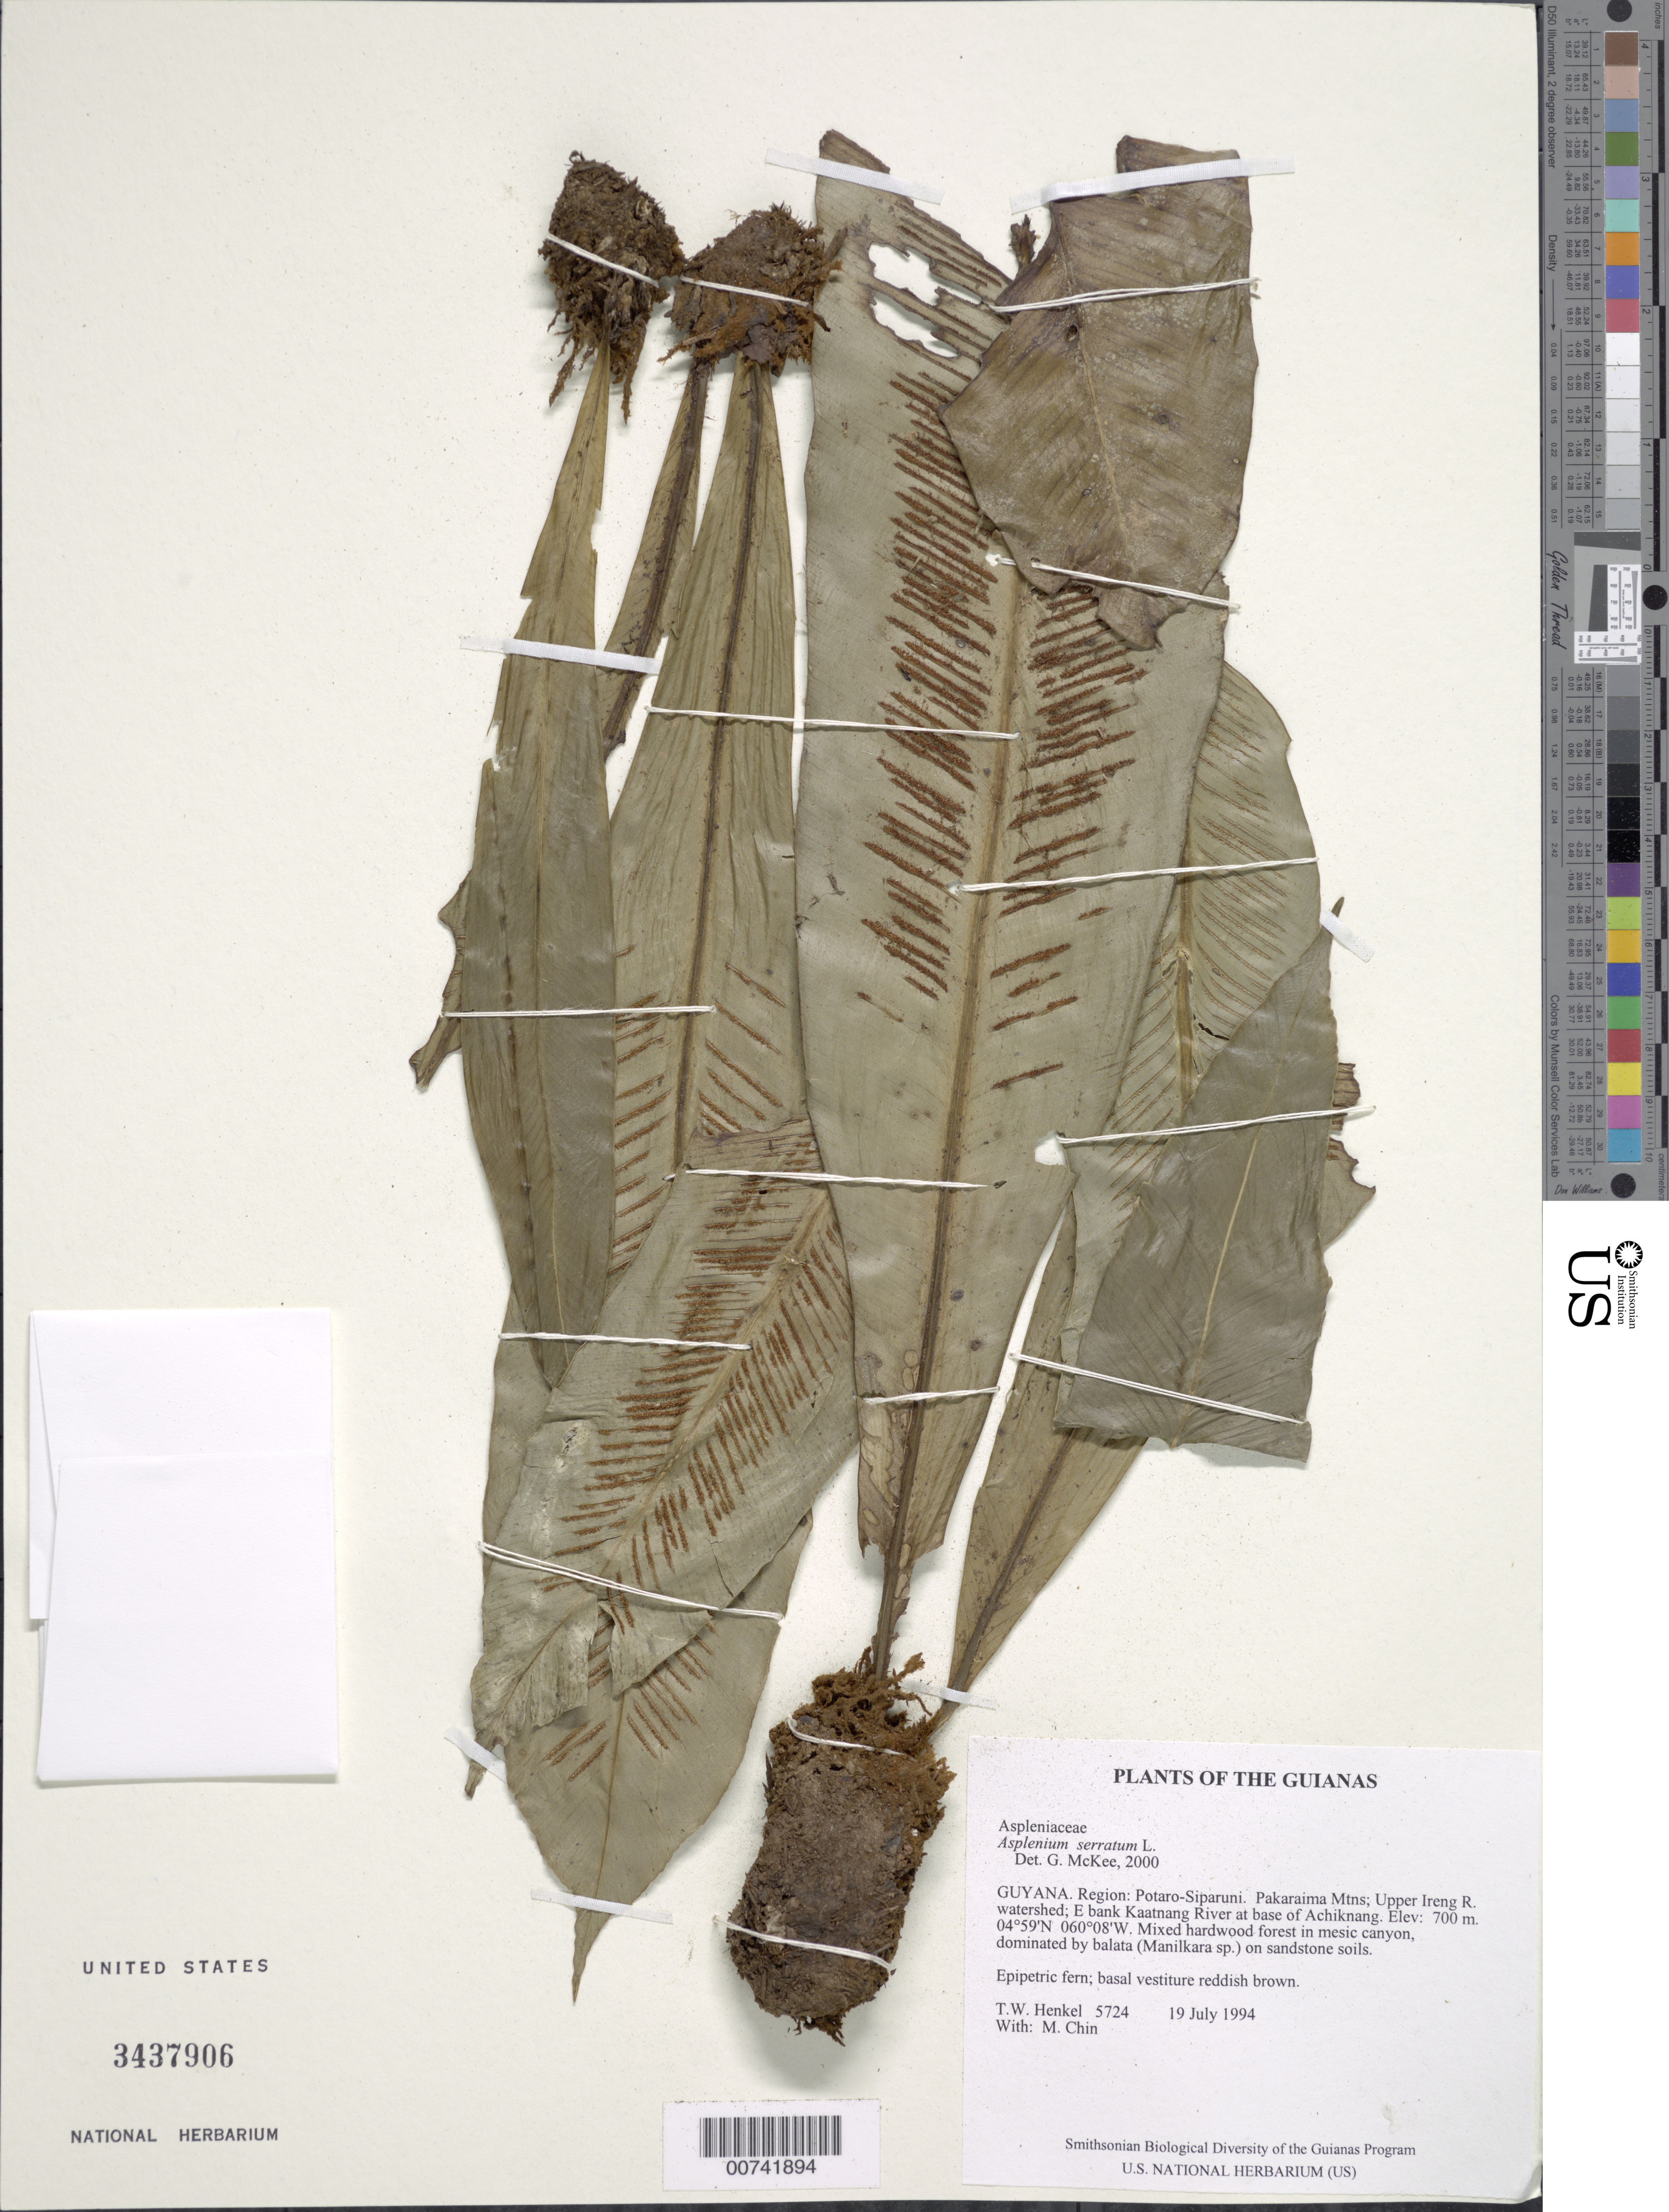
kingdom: Plantae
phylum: Tracheophyta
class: Polypodiopsida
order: Polypodiales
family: Aspleniaceae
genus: Asplenium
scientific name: Asplenium serratum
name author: L.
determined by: McKee, G. S., (US), NMNH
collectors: T. Henkel & M. Chin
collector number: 5724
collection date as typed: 19 July 1994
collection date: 1994-07-19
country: Guyana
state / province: Potaro-Siparuni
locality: Pakaraima Mtns; Upper Ireng R. watershed; E bank Kaatnang River at base of Achiknang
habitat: Mixed hardwood forest in mesic canyon, dominated by balata (Manilkara sp.) on sandstone soils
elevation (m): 700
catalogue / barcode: US 3437906